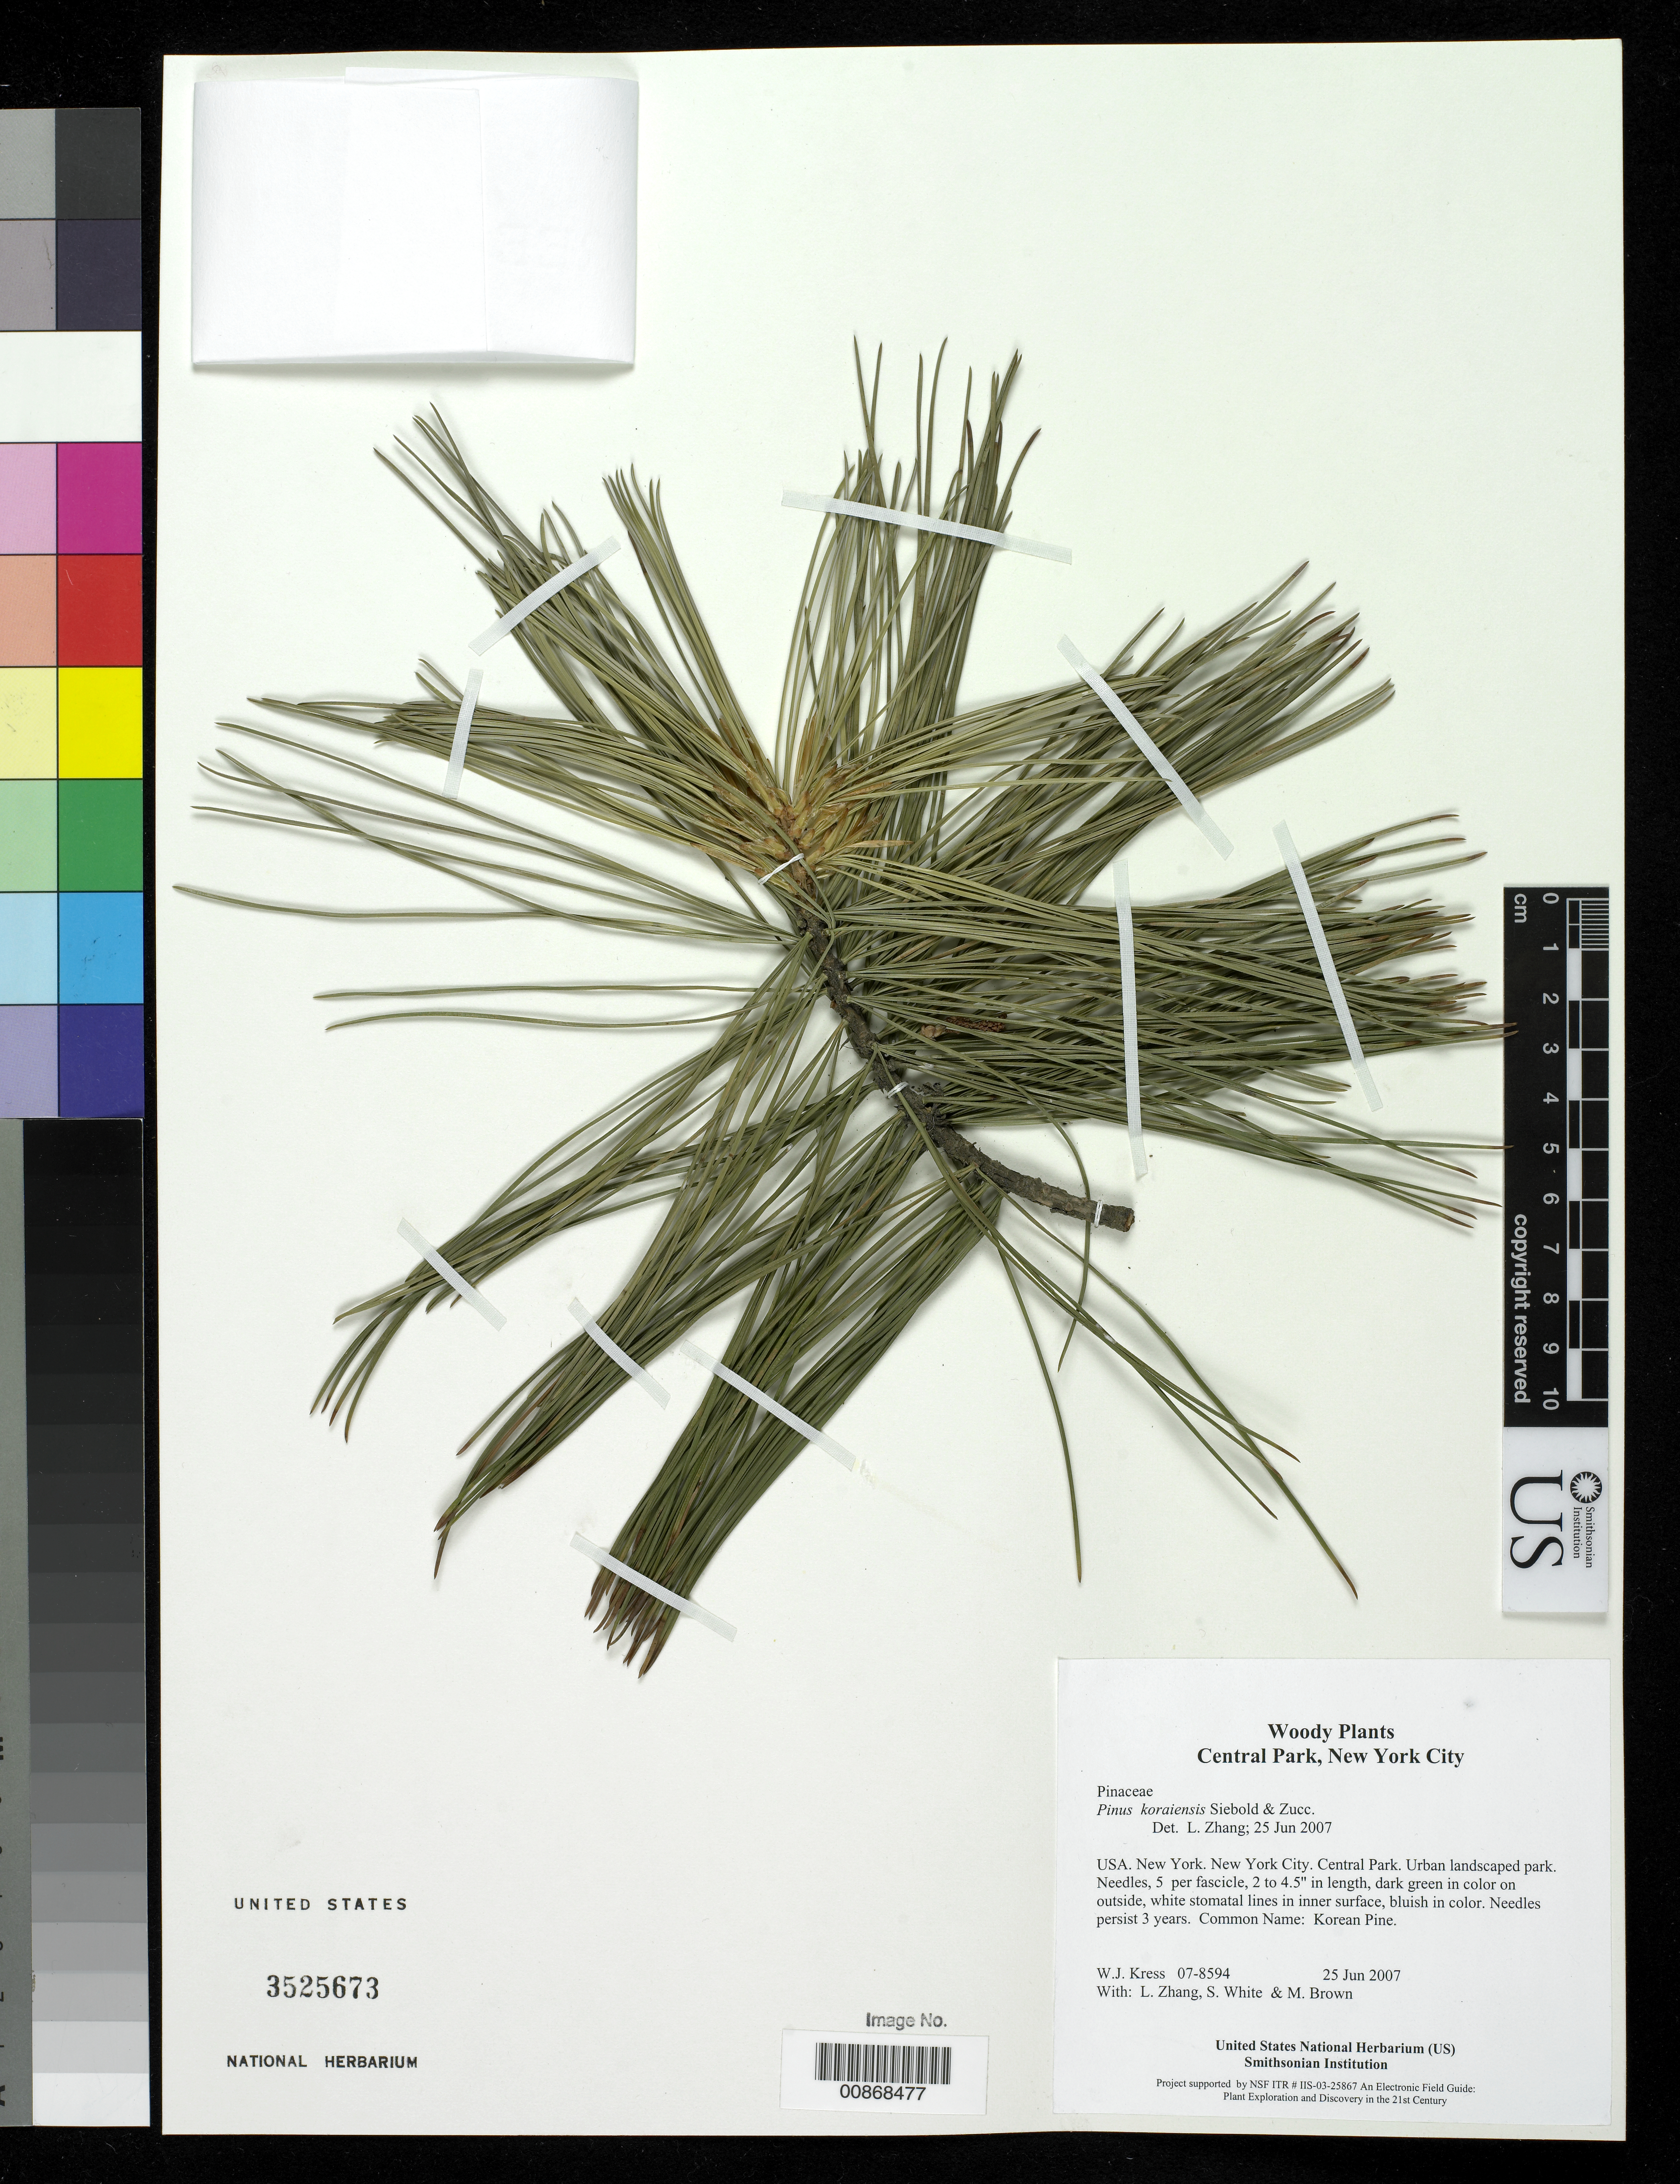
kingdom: Plantae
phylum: Tracheophyta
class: Pinopsida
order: Pinales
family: Pinaceae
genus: Pinus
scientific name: Pinus koraiensis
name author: Siebold & Zucc.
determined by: Zhang, L. B.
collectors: W. J. Kress, L. B. Zhang, S. White & M. Brown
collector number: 07-8594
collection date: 2007-06-25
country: United States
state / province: New York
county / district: New York City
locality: Central Park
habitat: Urban landscaped park.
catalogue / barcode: US 3525673